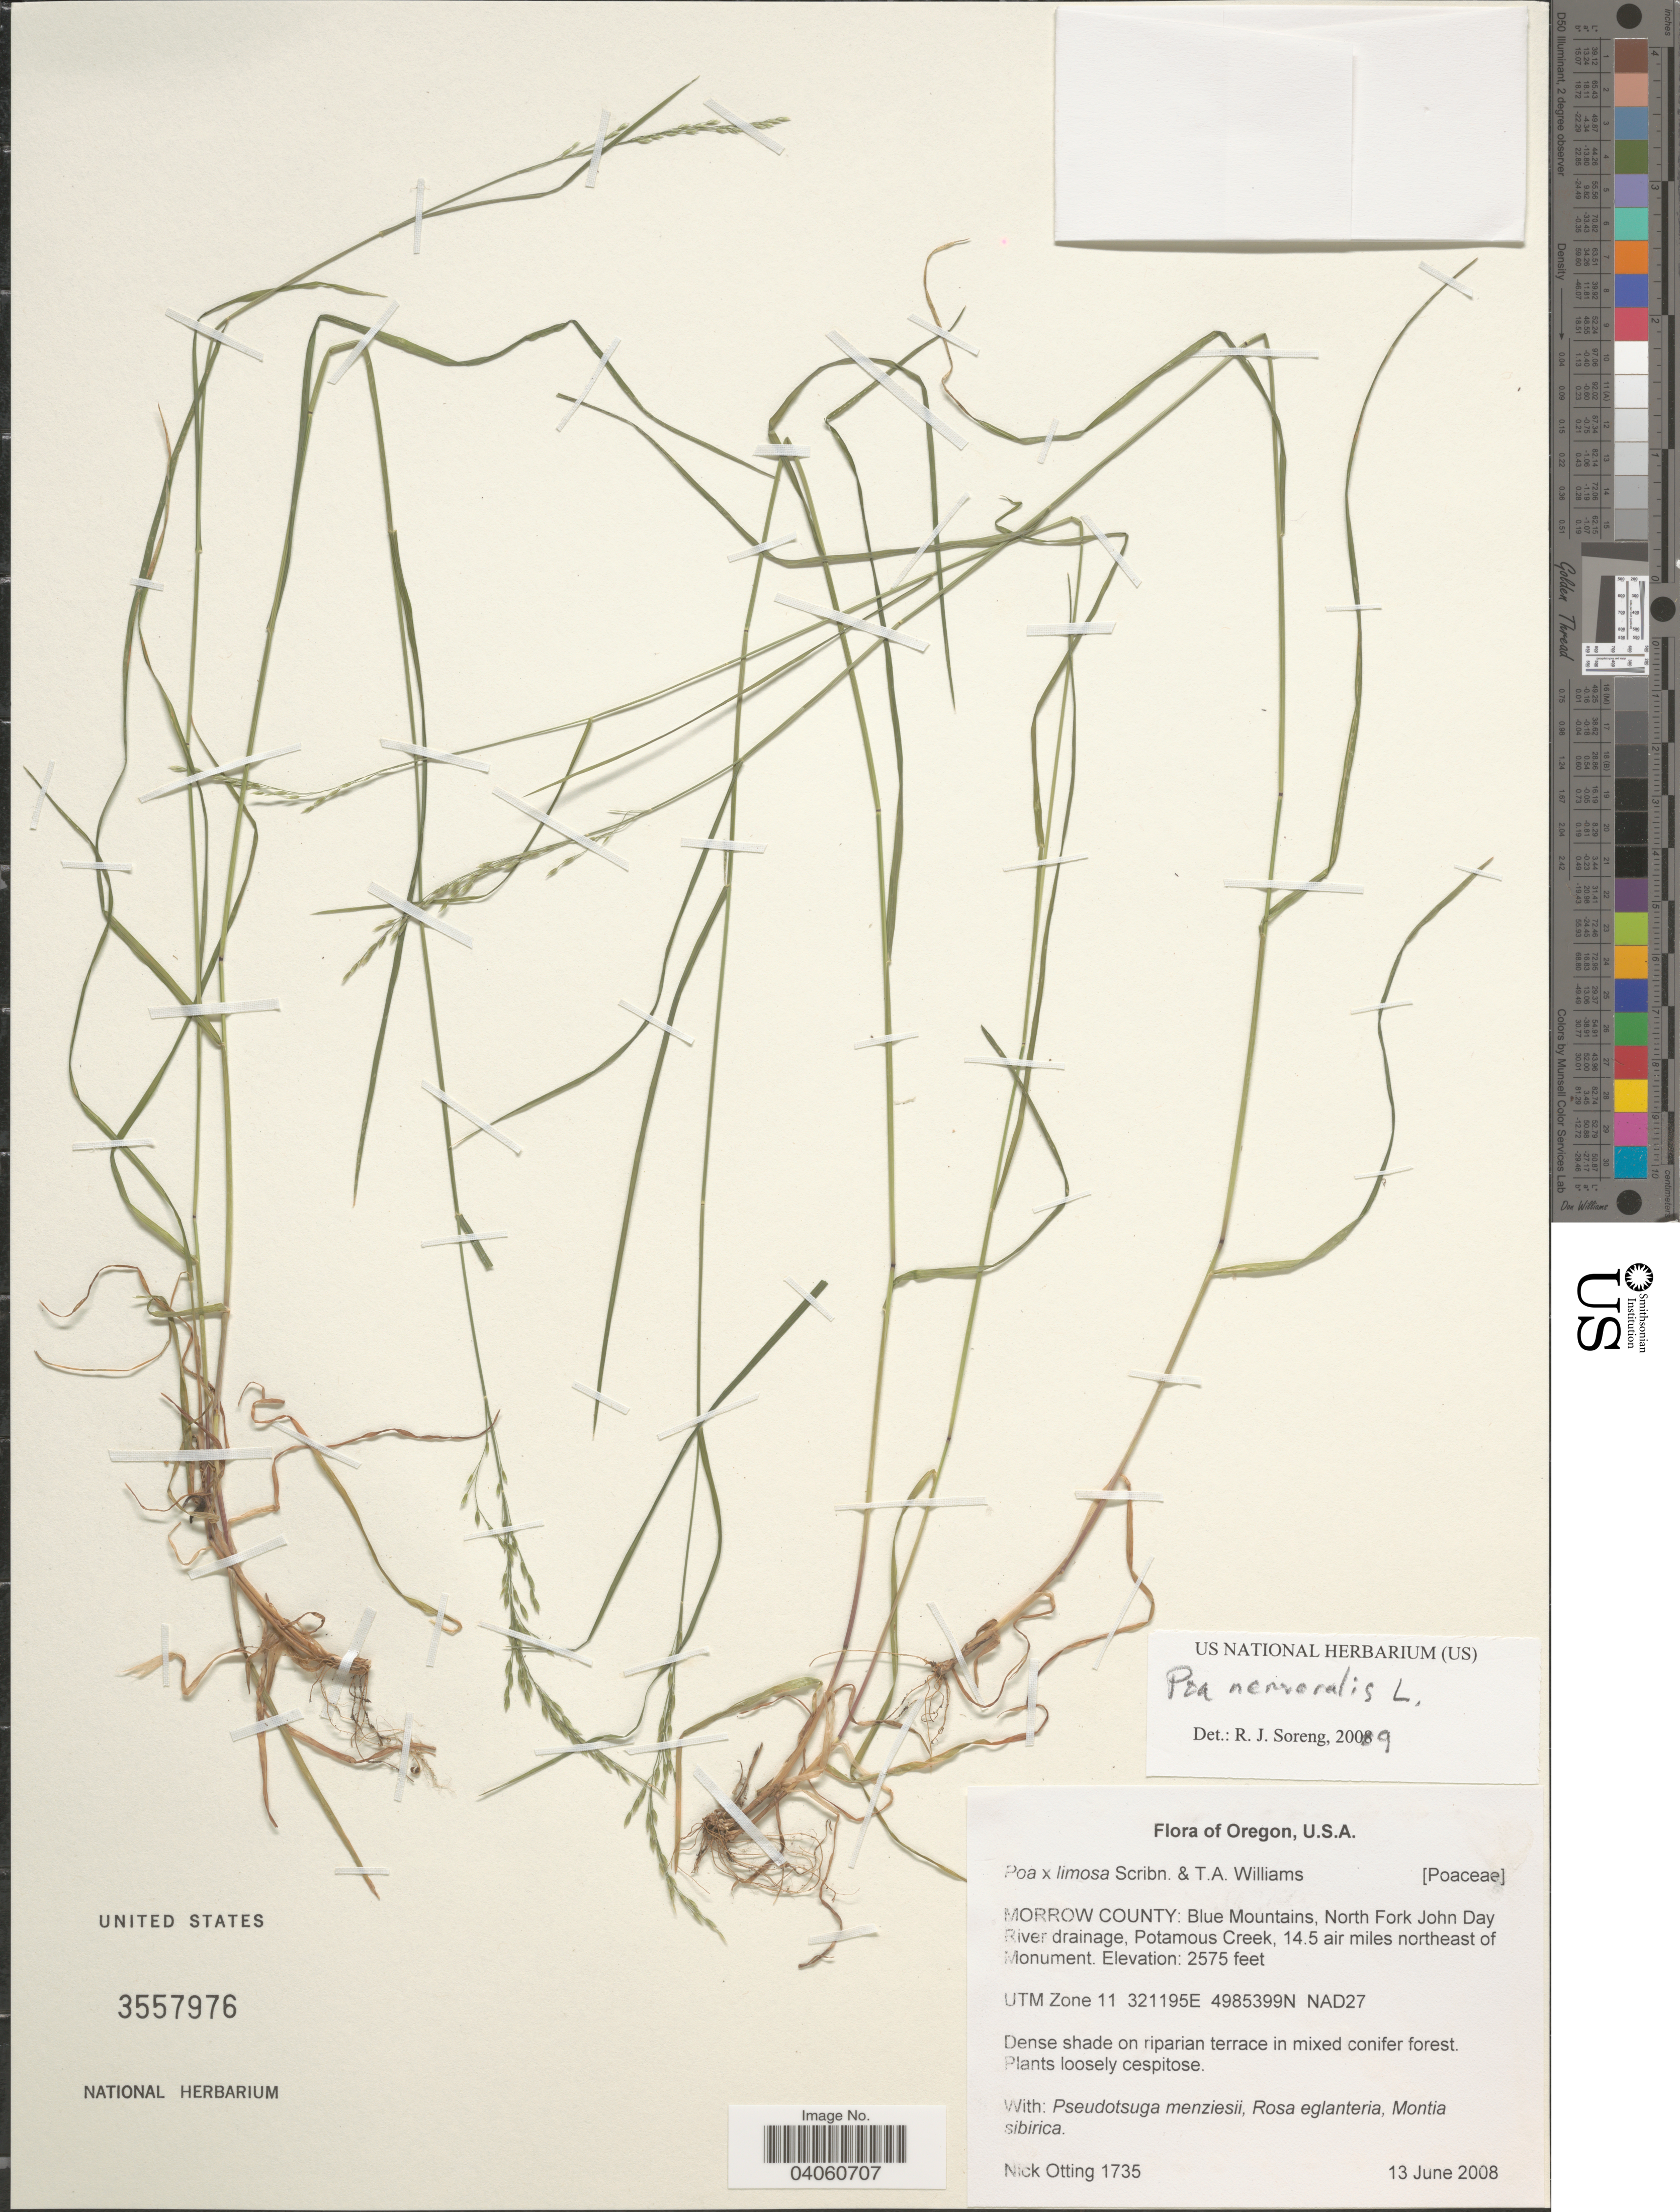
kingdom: Plantae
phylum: Tracheophyta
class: Liliopsida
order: Poales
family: Poaceae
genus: Poa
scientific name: Poa nemoralis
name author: L.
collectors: N. Otting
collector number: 1735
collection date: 2008-06-13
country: United States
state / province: Oregon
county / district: Morrow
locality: Morrow County: Blue Mountains, North Fork John Day River drainage, Potamous Creek, 14.5 air miles northeast of Monument.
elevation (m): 785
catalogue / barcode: US 3557976